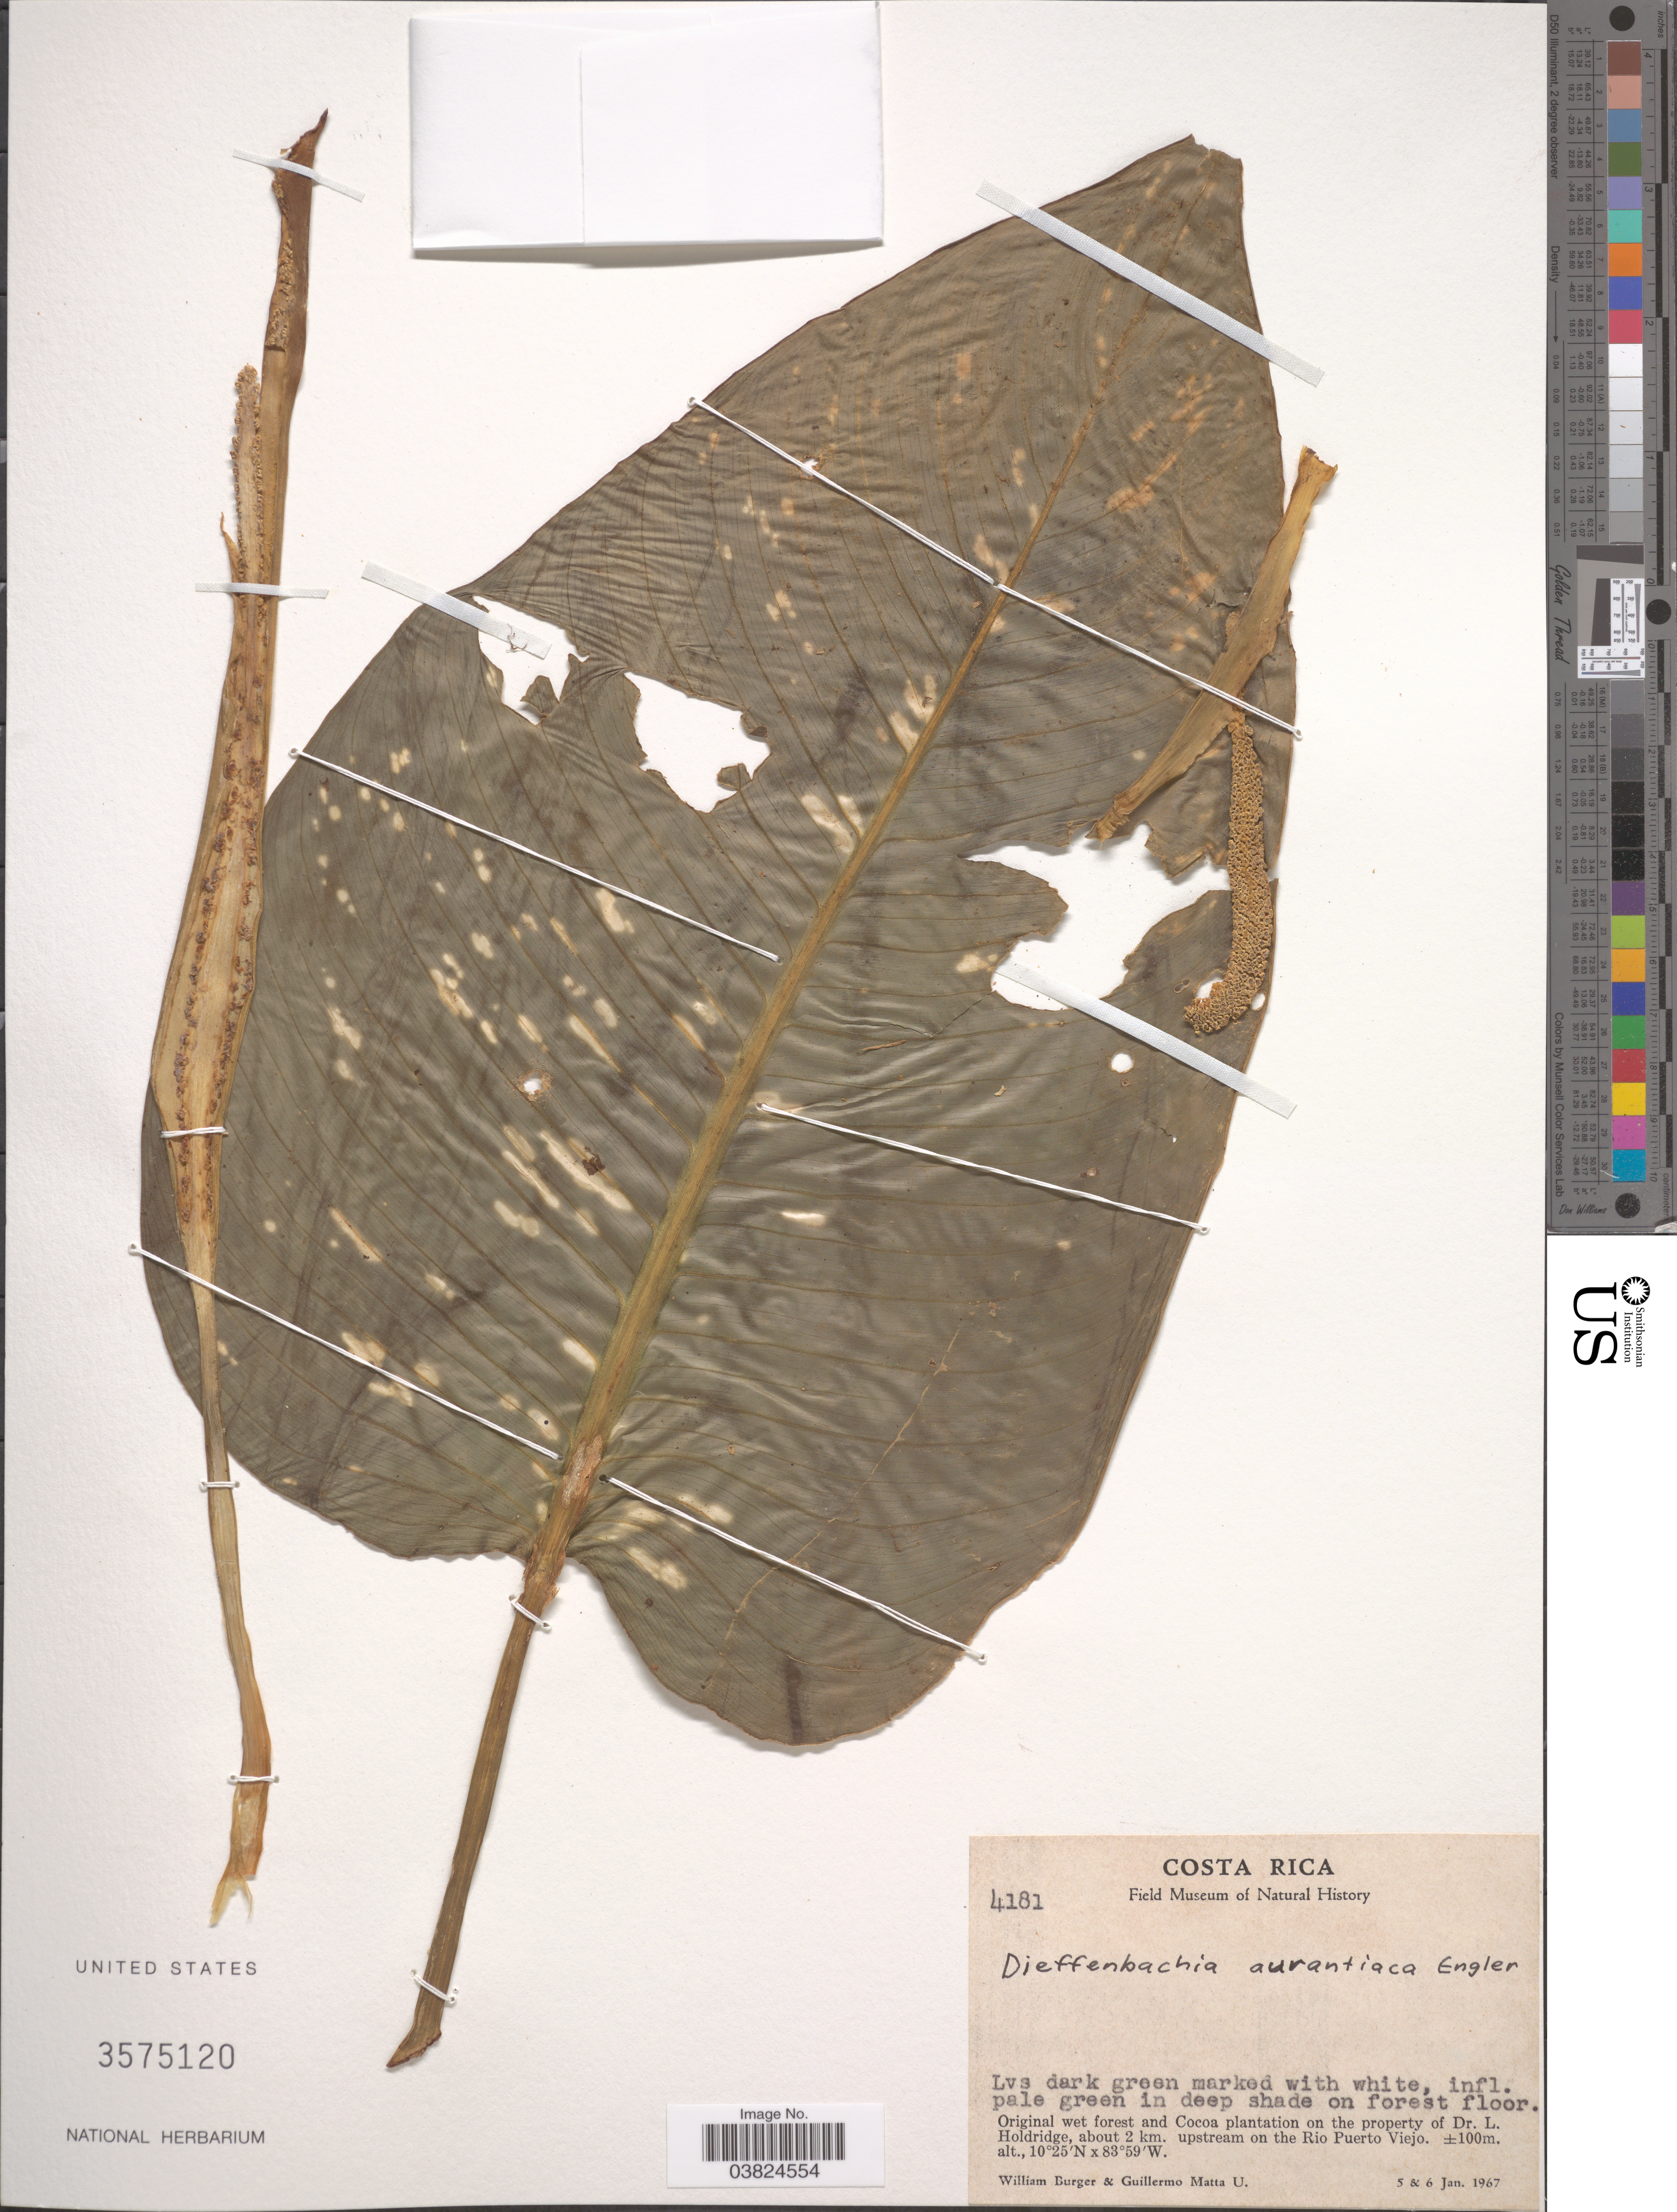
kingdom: Plantae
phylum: Tracheophyta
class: Liliopsida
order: Alismatales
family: Araceae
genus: Dieffenbachia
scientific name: Dieffenbachia aurantiaca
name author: Engl.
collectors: W. Burger & G. Matta U.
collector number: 4181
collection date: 1967-01-05/1967-01-06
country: Costa Rica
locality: Original wet forest and Cocoa plantation on the property of Dr. L. Holdridge, about 3 km. upstream on the Rio Puerto Viejo.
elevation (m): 100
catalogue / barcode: US 3575120